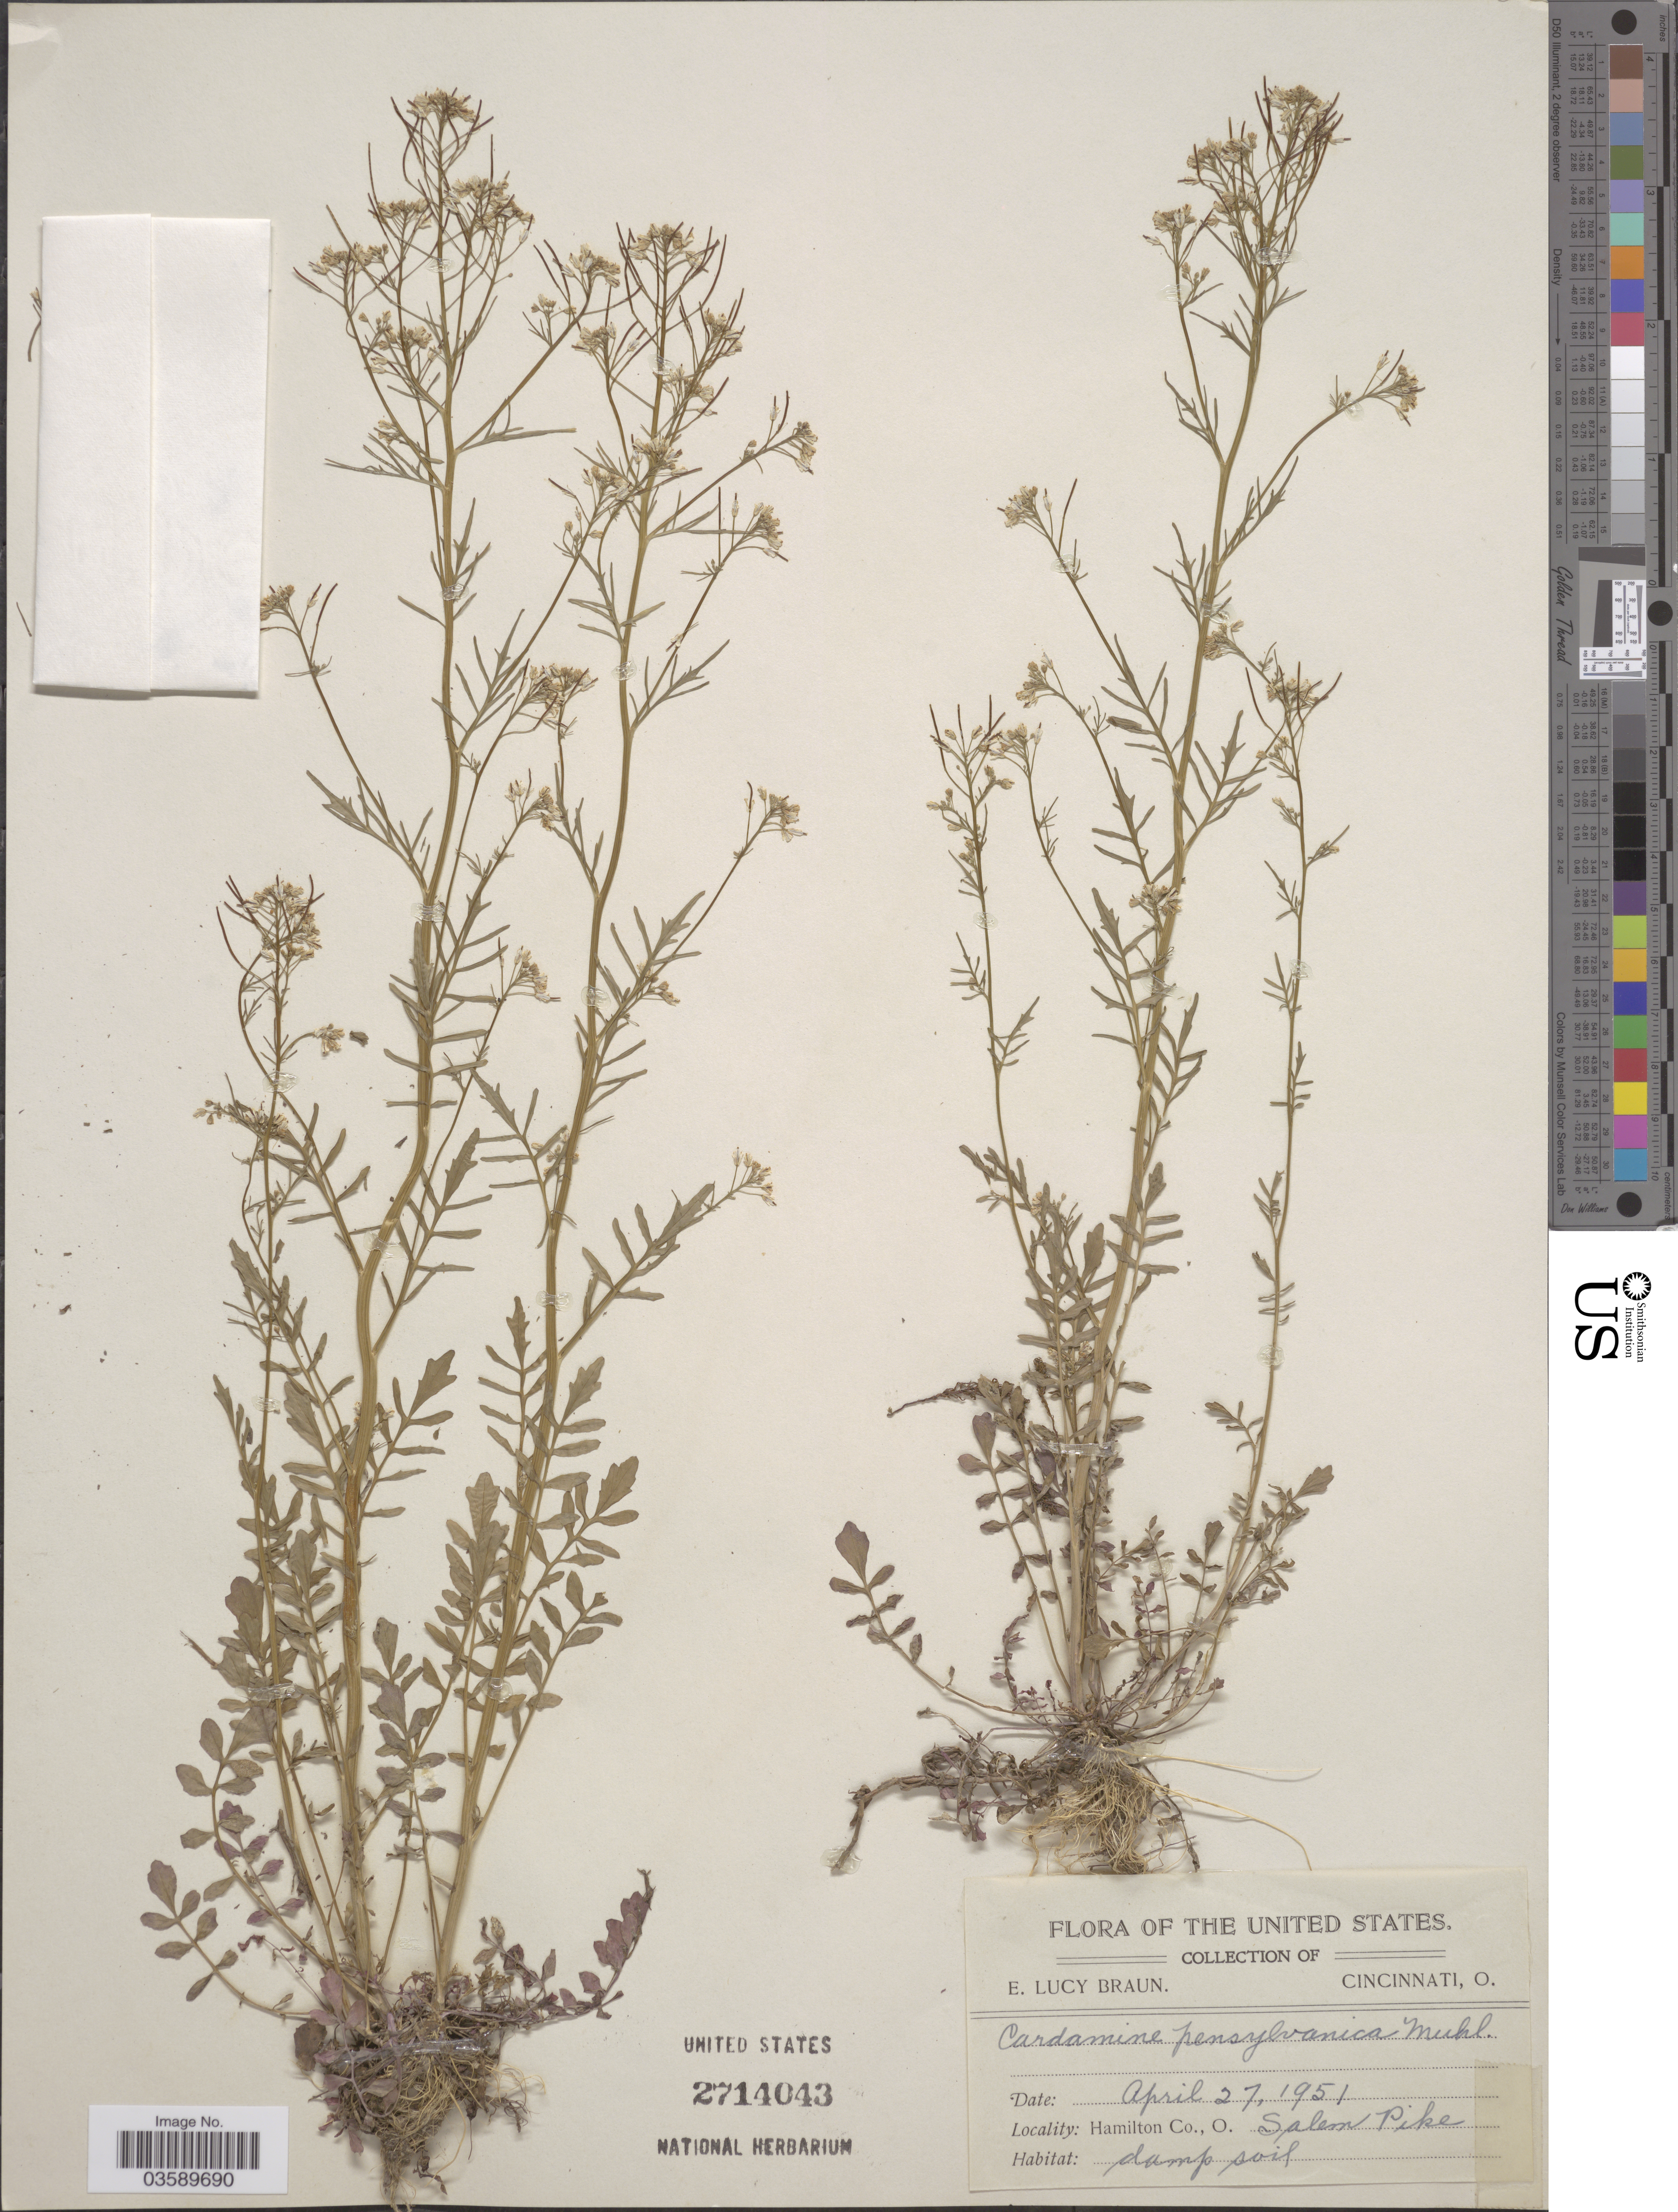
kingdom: Plantae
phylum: Tracheophyta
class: Magnoliopsida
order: Brassicales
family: Brassicaceae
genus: Cardamine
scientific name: Cardamine pensylvanica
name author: Muhl. ex Willd.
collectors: E. L. Braun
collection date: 1951-04-27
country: United States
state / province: Ohio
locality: Hamilton Co., Salem Pike.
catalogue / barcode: US 2714043